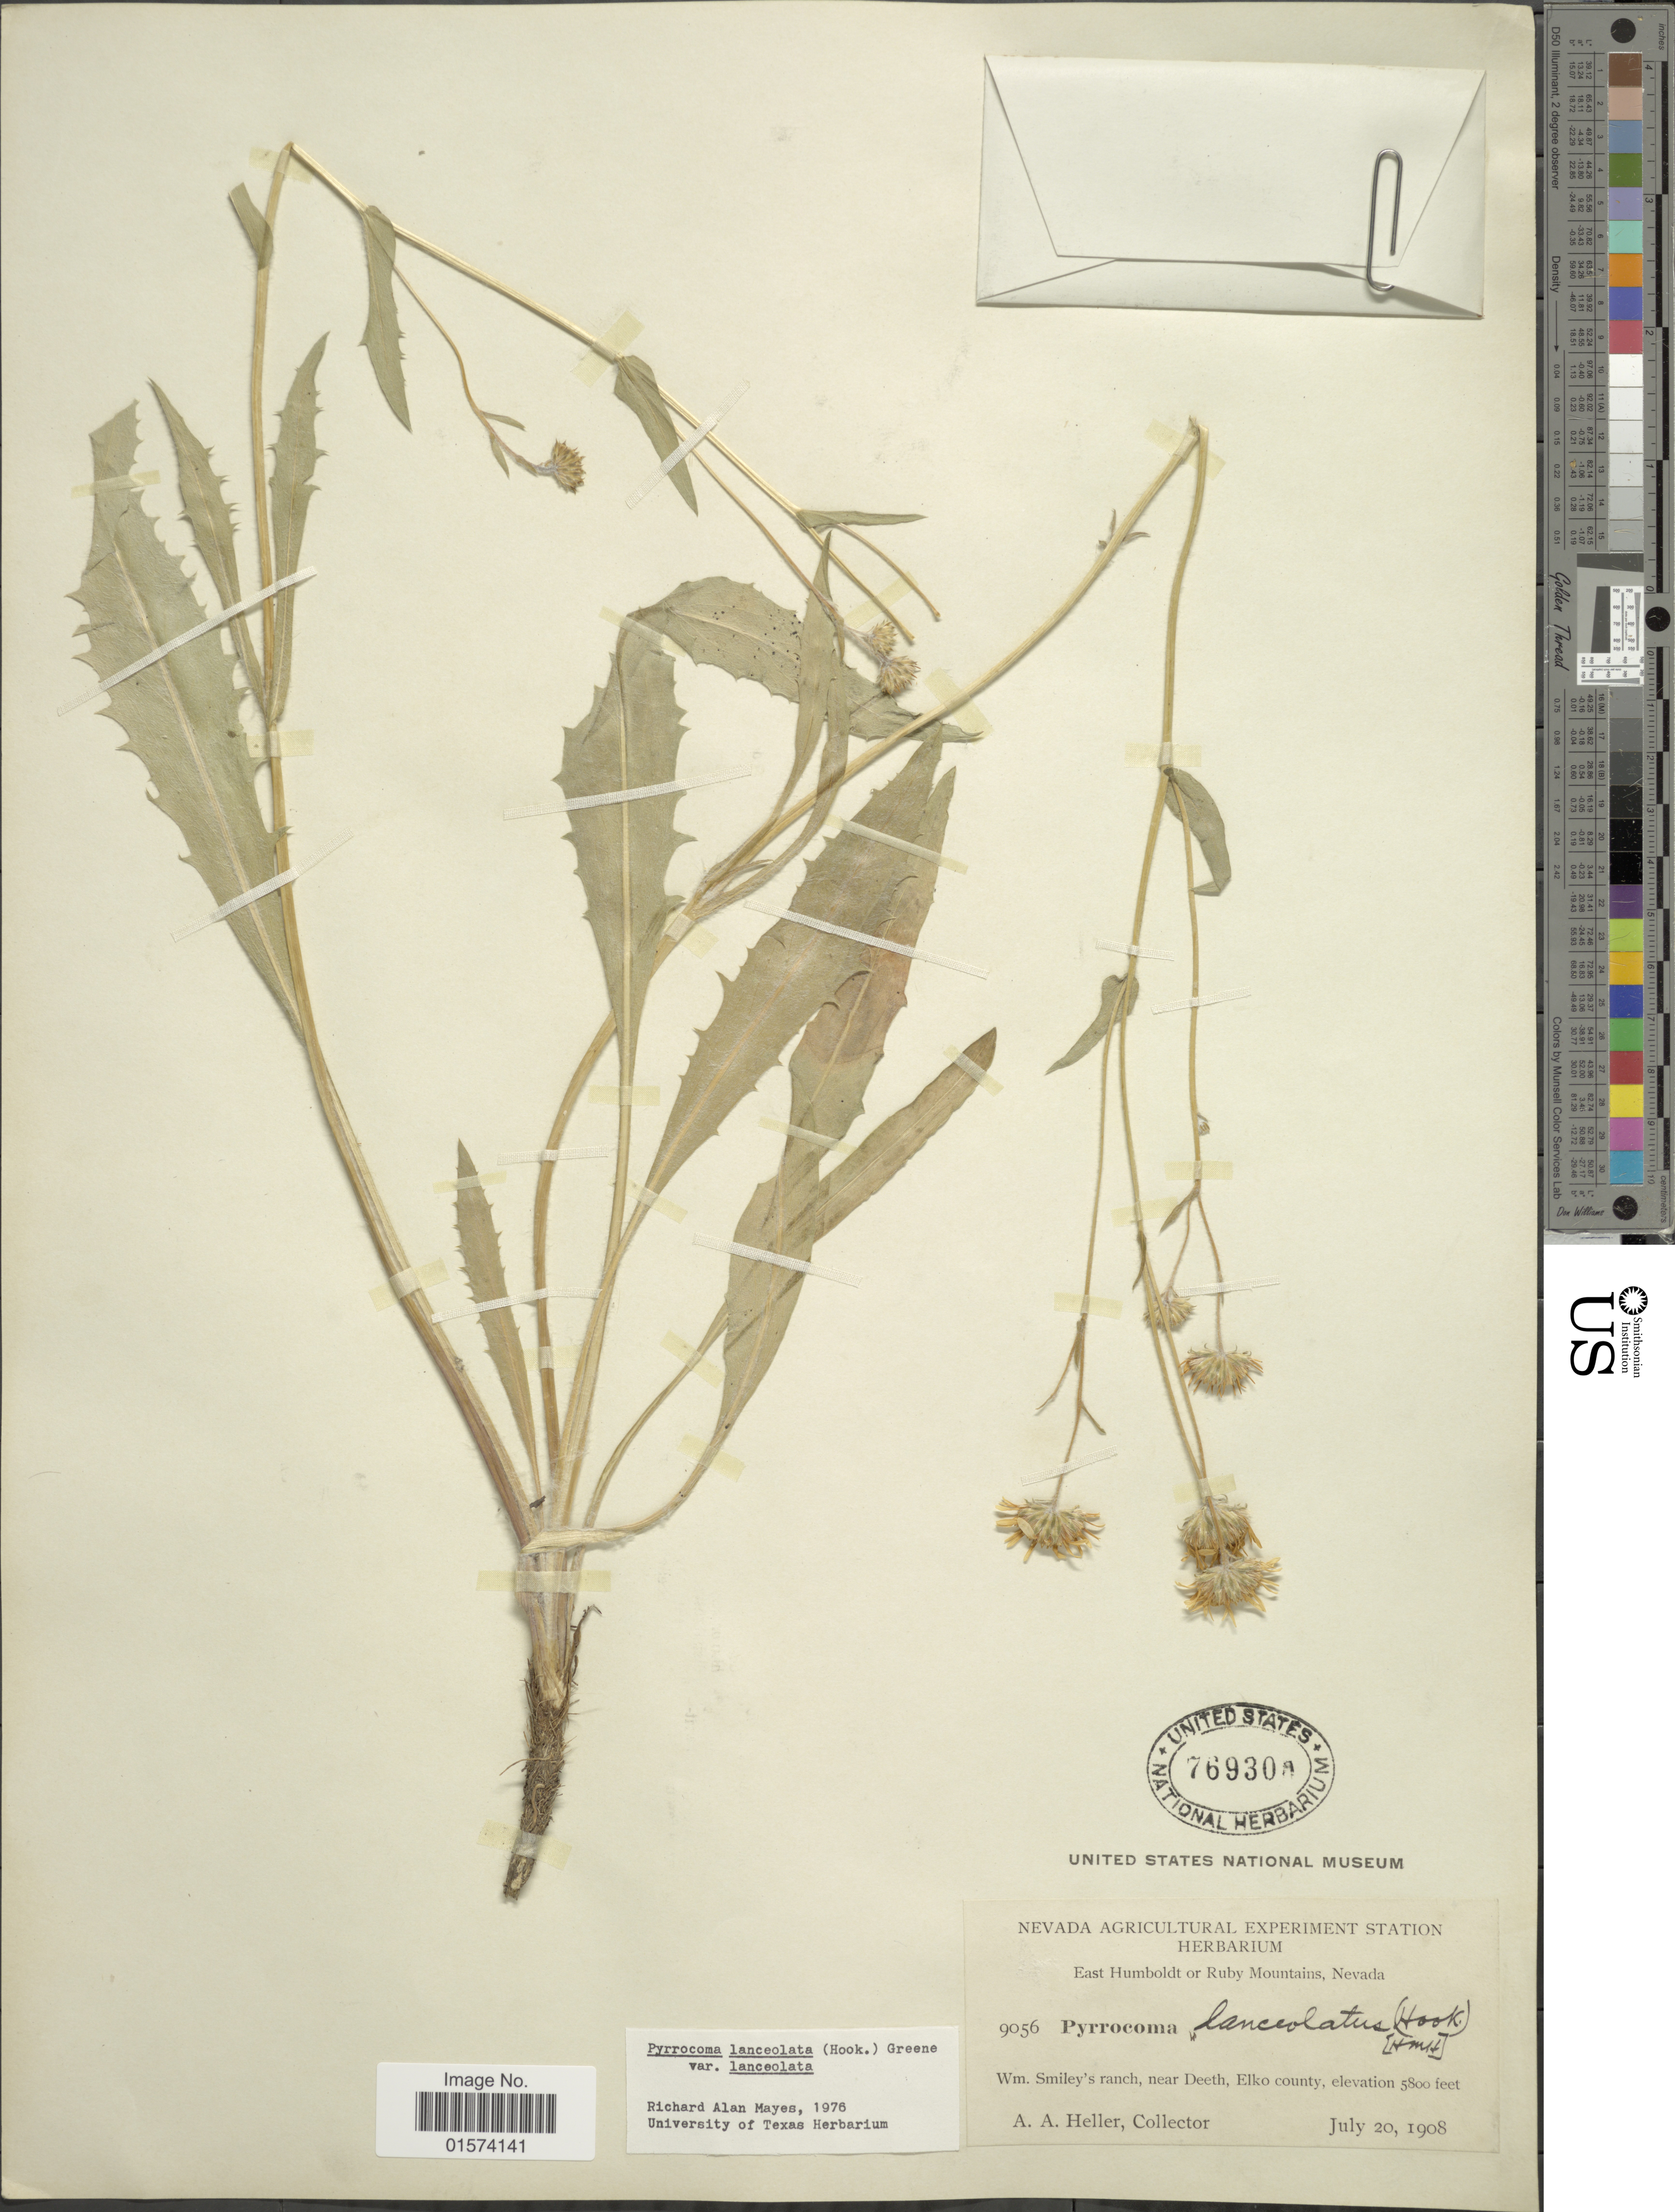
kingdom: Plantae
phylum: Tracheophyta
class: Magnoliopsida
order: Asterales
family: Asteraceae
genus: Pyrrocoma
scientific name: Pyrrocoma lanceolata var. lanceolata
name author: (Hook.) Greene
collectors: A. A. Heller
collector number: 9056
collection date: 1908-07-20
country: United States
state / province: Nevada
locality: East Humboldt or Ruby Mountains, Wm. Smiley's ranch, near Death, Elko county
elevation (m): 1768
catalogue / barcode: US 76930